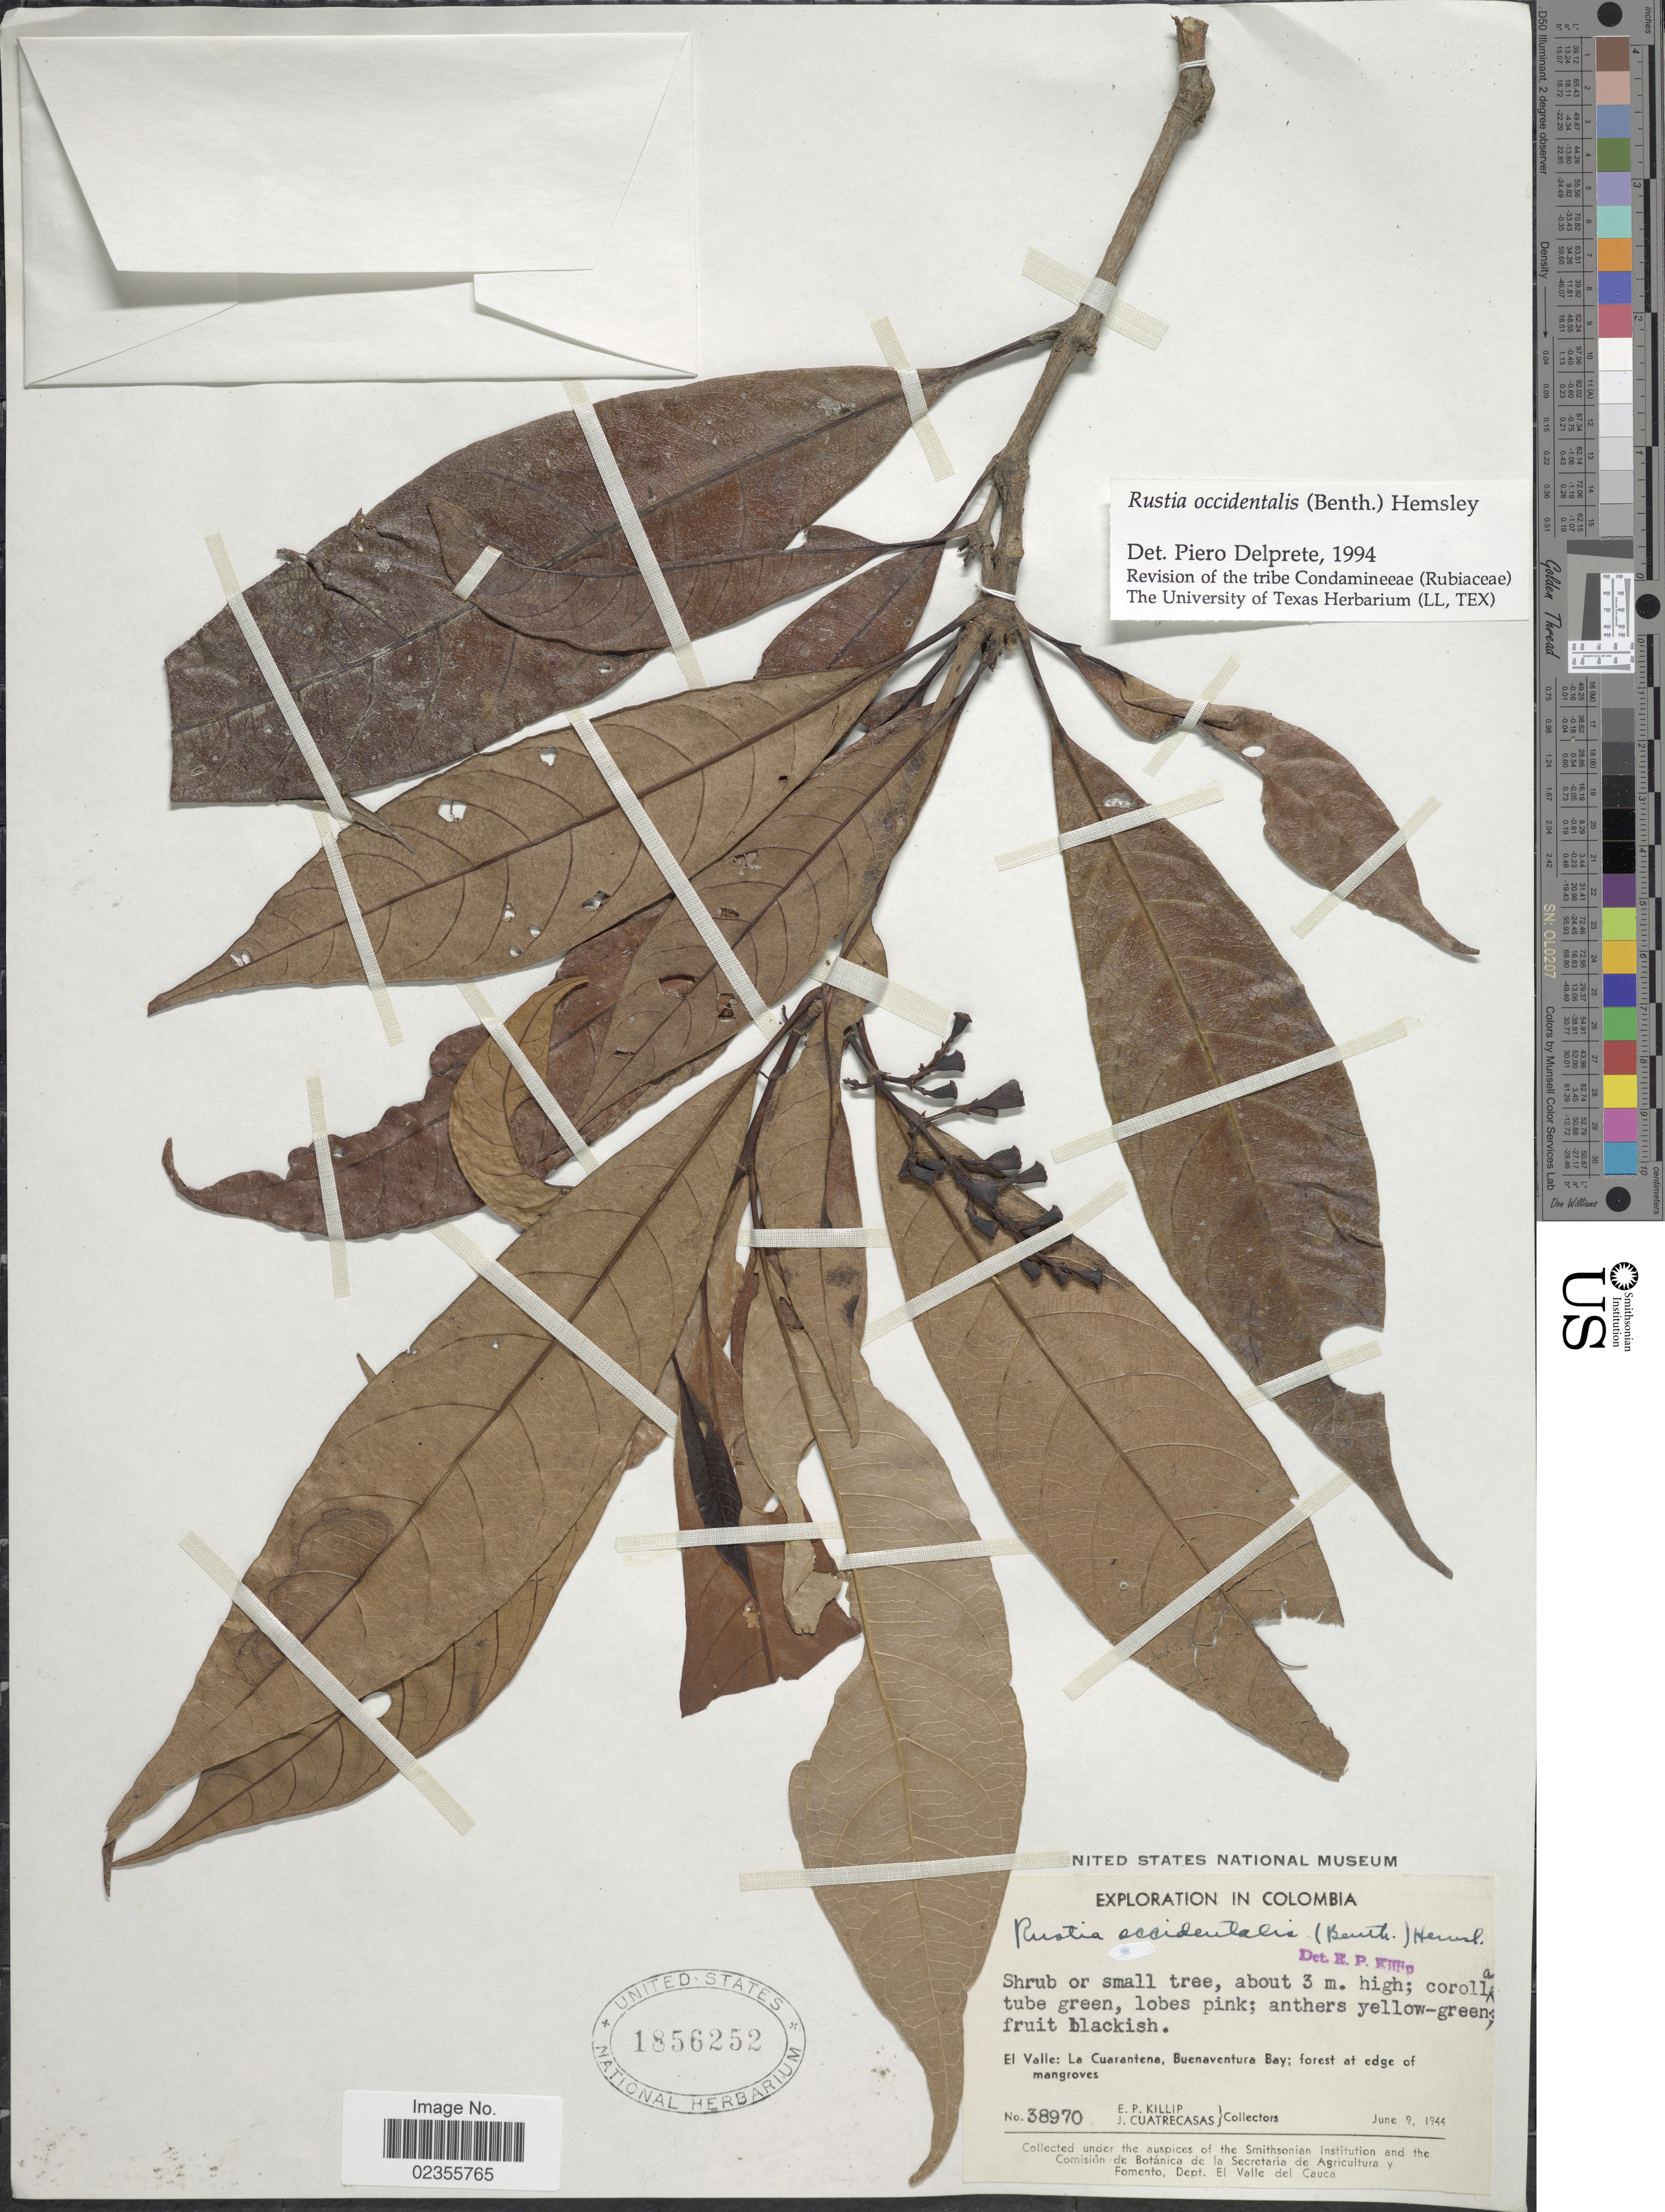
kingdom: Plantae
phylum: Tracheophyta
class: Magnoliopsida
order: Gentianales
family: Rubiaceae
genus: Rustia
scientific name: Rustia occidentalis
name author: (Benth.) Hemsl.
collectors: E. P. Killip & J. Cuatrecasas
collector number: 38970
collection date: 1944-06-09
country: Colombia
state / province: Valle del Cauca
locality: El Valle: La Cuarantena, Buenaventura Bay; forest at edge of mangroves.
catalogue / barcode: US 1856252